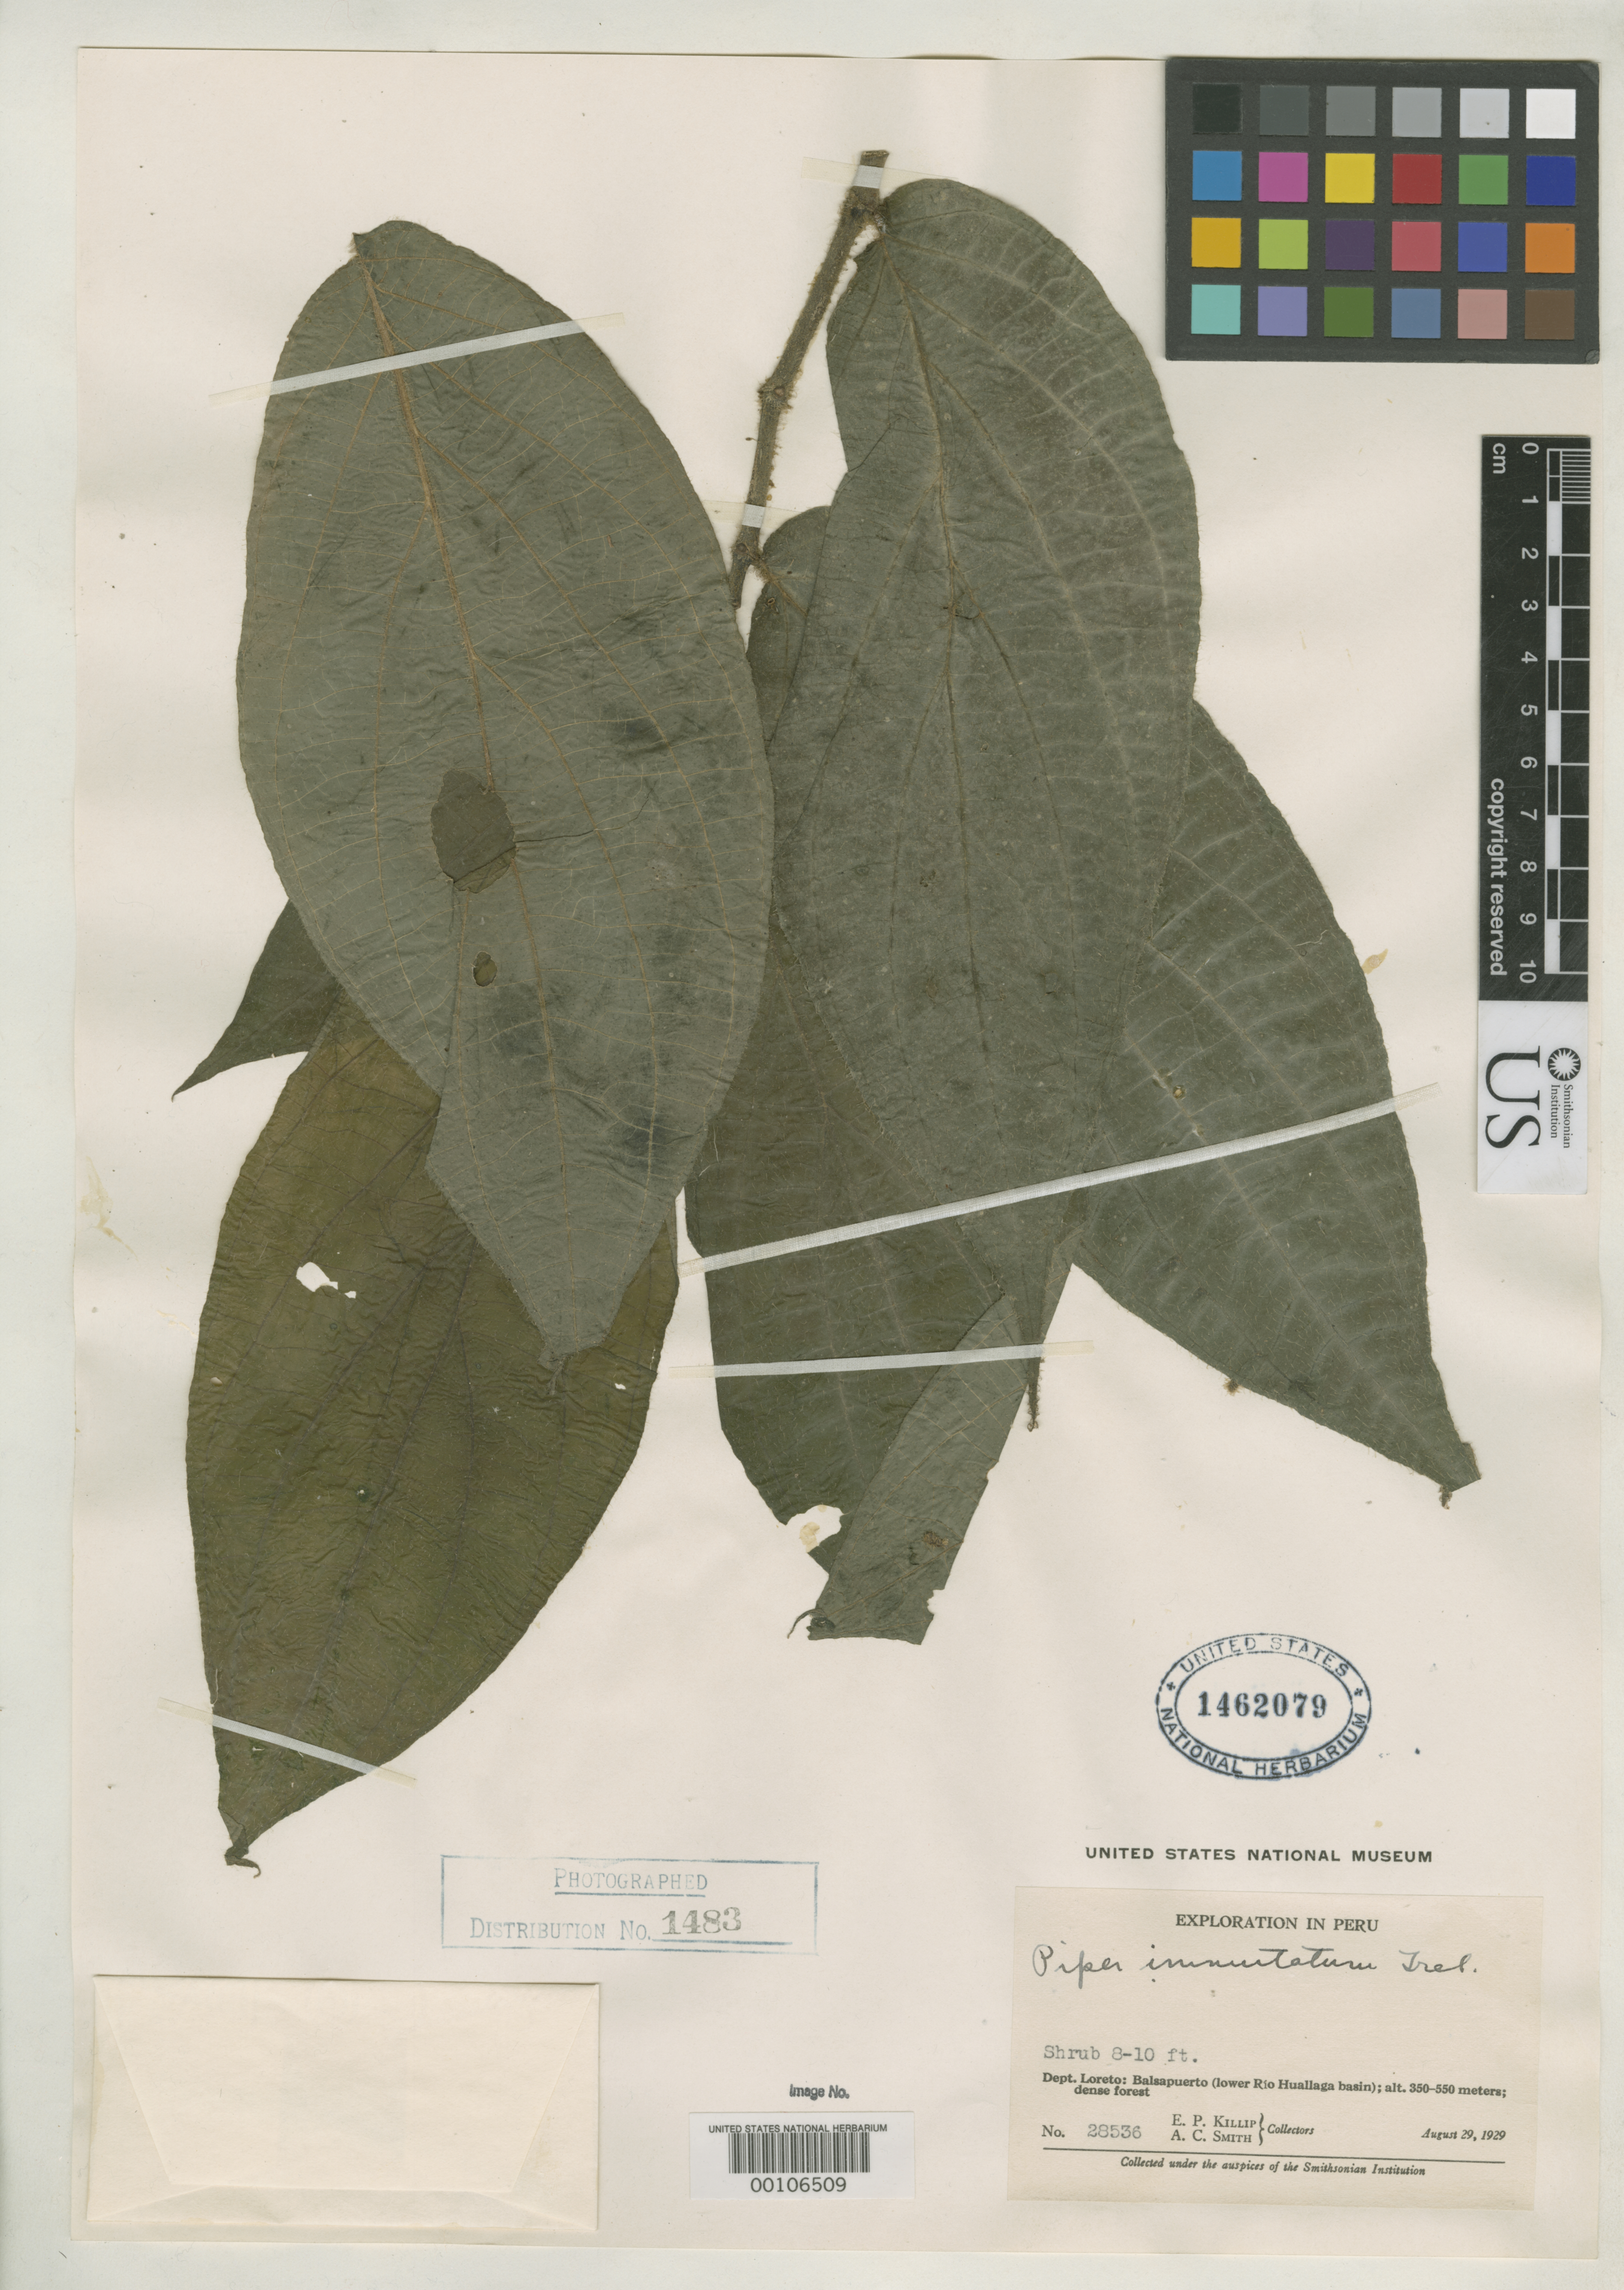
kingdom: Plantae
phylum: Tracheophyta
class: Magnoliopsida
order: Piperales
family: Piperaceae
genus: Piper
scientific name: Piper immutatum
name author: Trel.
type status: Holotype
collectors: E. P. Killip & A. C. Smith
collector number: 28536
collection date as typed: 29 Aug 1929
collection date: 1929-08-29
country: Peru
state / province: Loreto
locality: Balsapuerto.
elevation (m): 350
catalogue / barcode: US 1462079